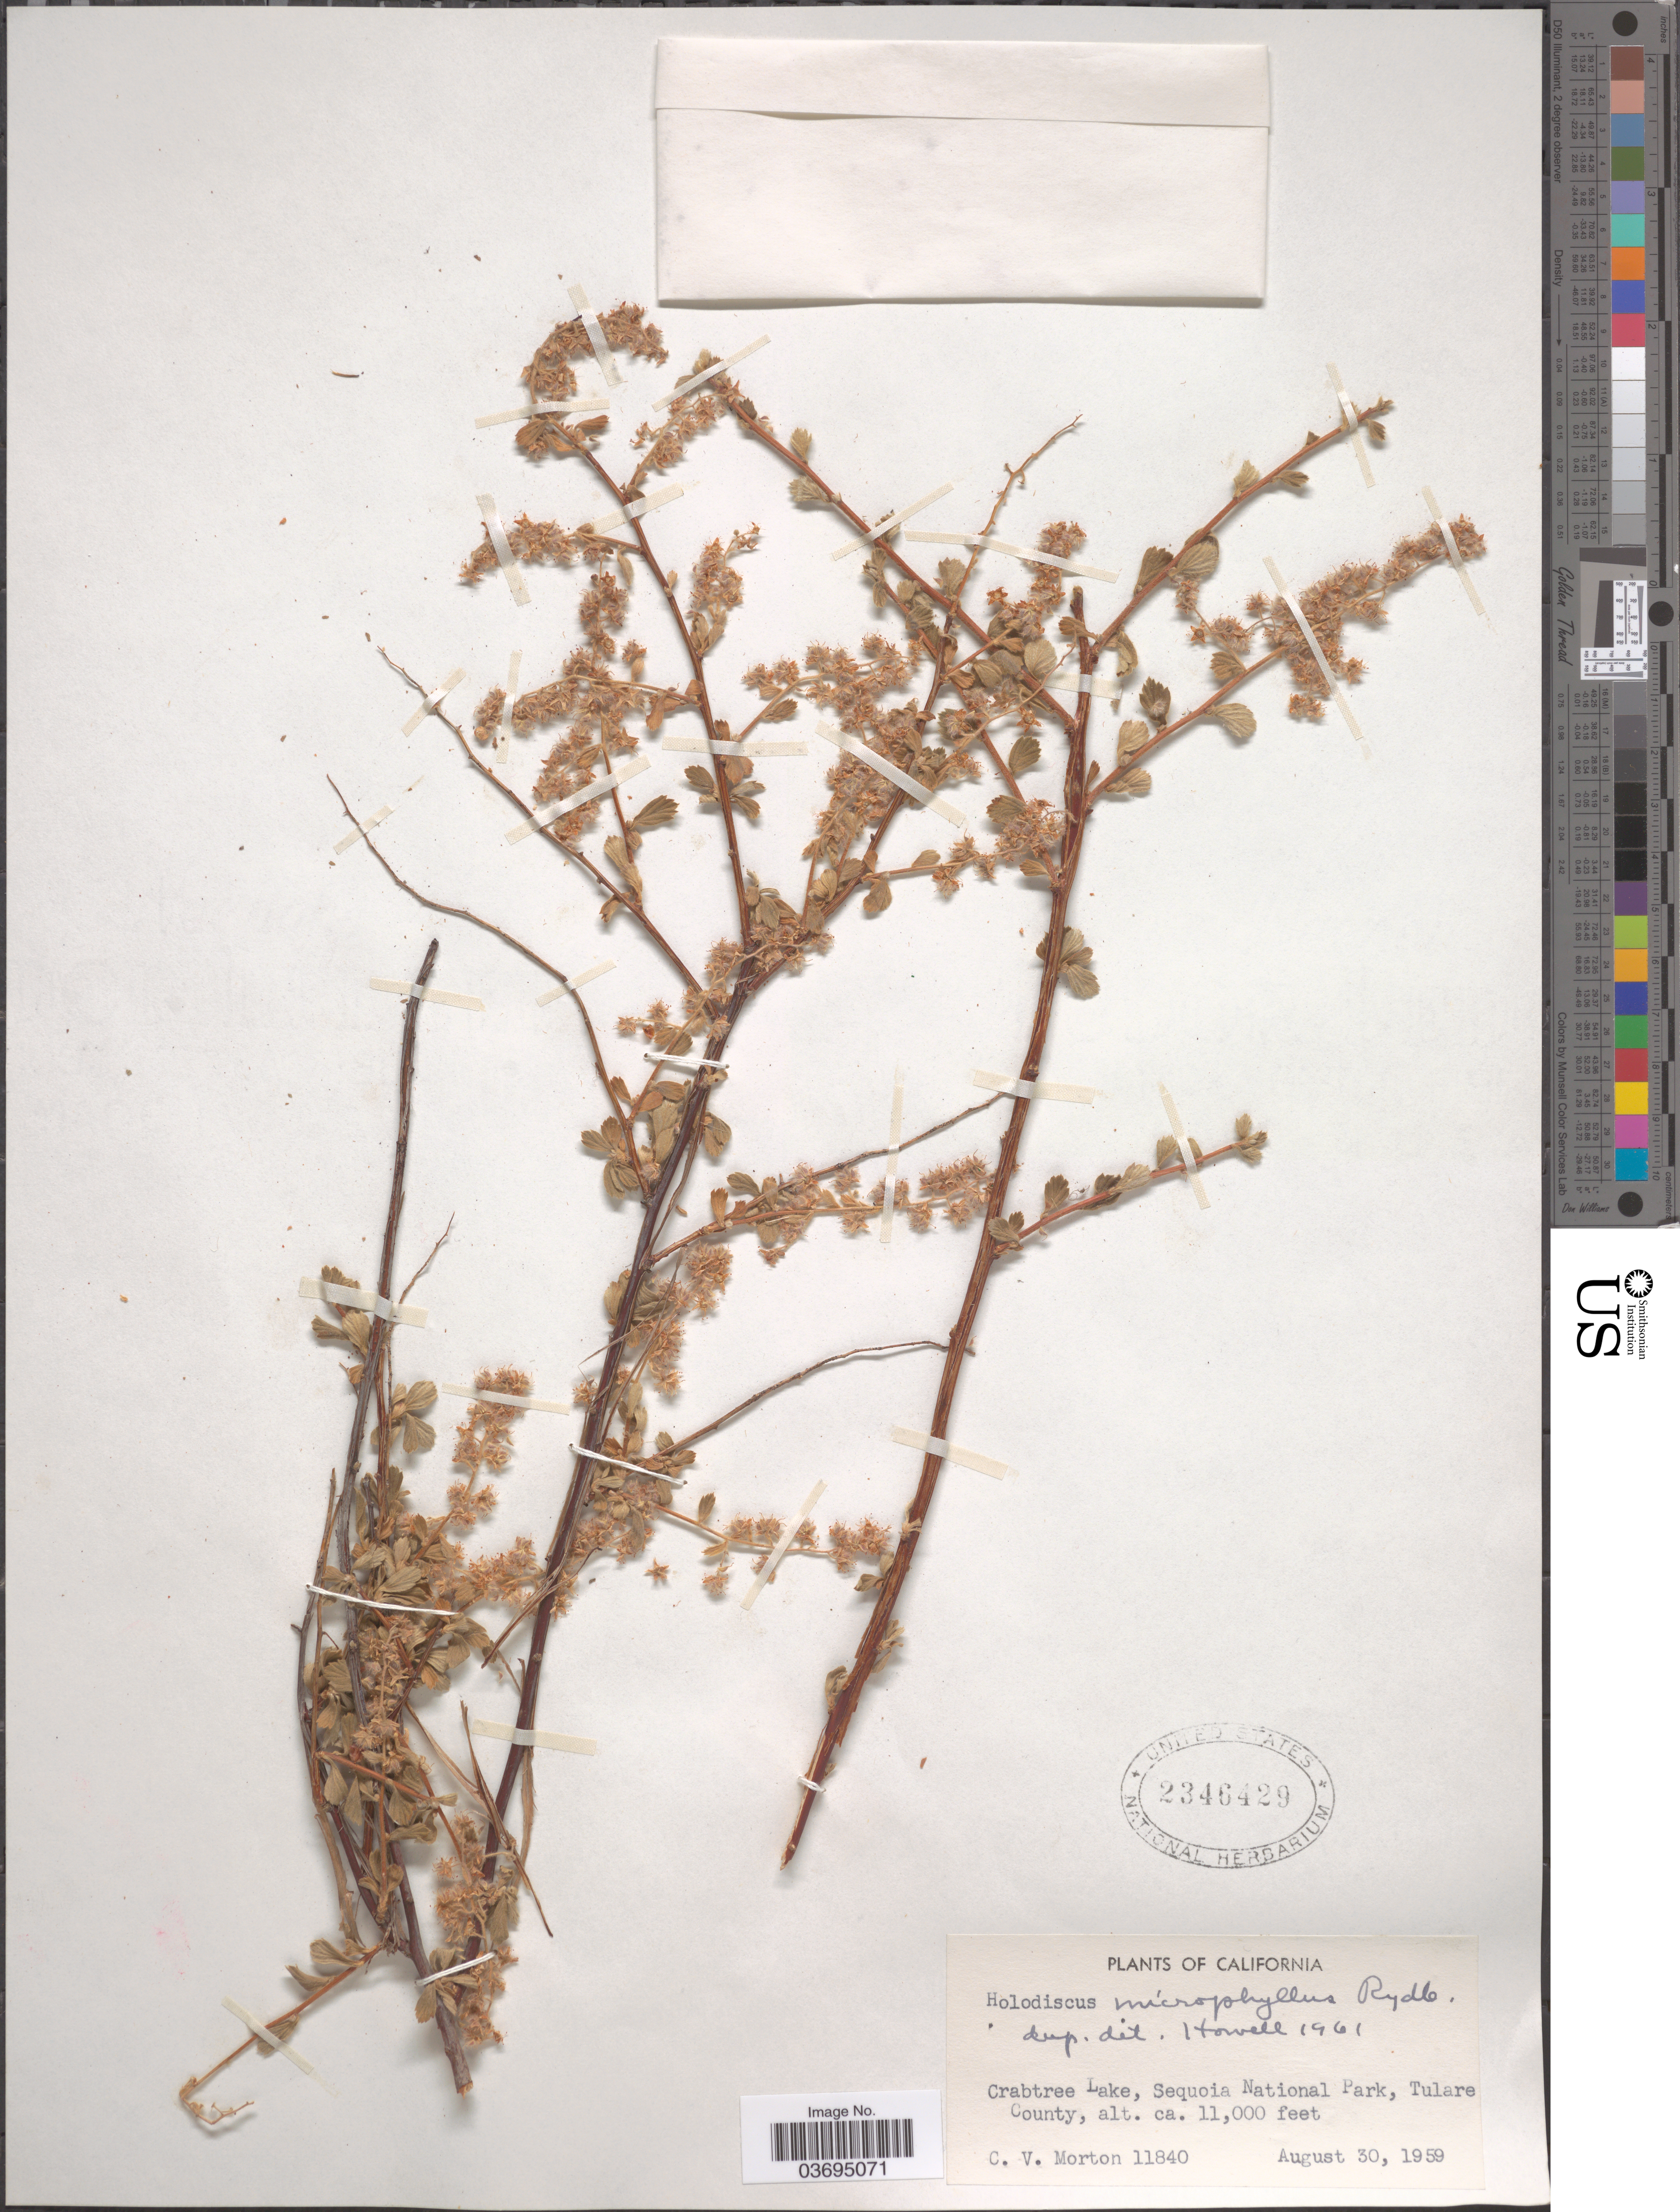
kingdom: Plantae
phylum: Tracheophyta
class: Magnoliopsida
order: Rosales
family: Rosaceae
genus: Holodiscus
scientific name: Holodiscus discolor var. microphyllus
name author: (Rydb.) Jeps.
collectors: C. V. Morton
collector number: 11840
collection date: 1959-08-30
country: United States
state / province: California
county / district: Tulare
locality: Crabtree Lake, Sequoia National Park, Tulare County.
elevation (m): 3353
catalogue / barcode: US 2346429